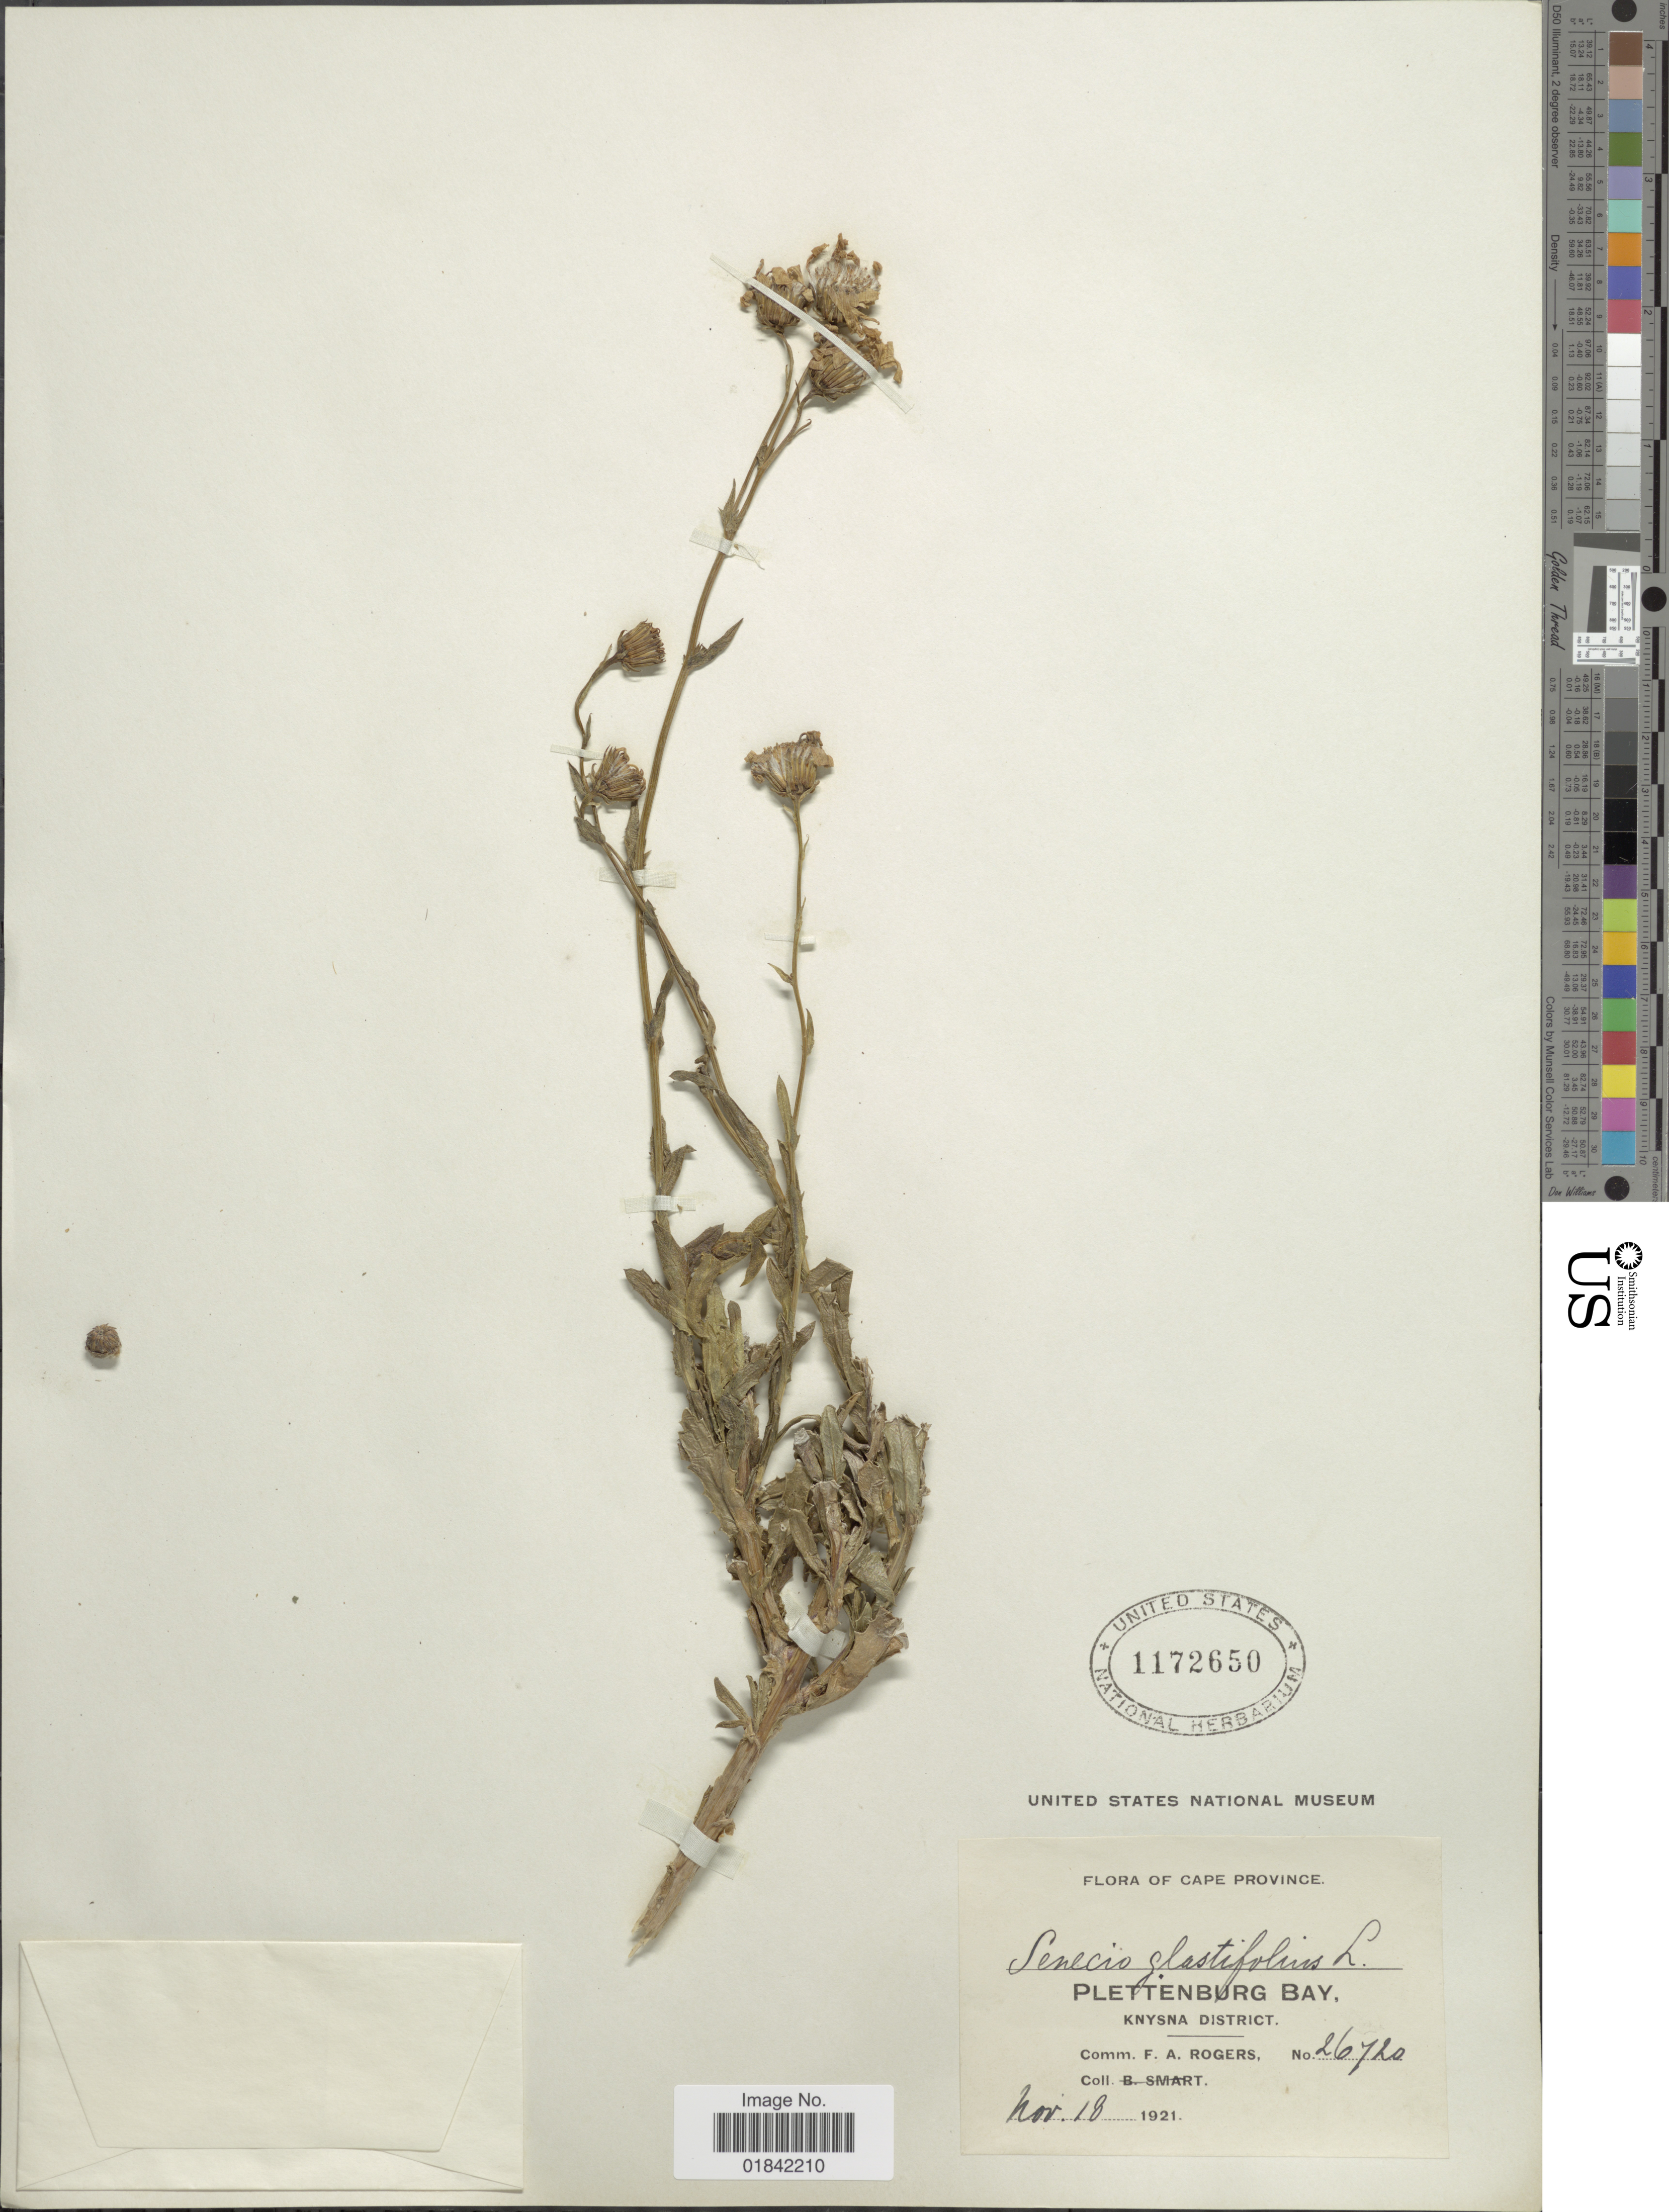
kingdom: Plantae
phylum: Tracheophyta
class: Magnoliopsida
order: Asterales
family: Asteraceae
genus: Senecio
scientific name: Senecio glastifolius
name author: Hook. f.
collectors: F. A. Rogers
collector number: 26720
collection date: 1921-11-18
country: South Africa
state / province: Western Cape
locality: Plettenburg Bay, Knysna District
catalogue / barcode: US 1172650